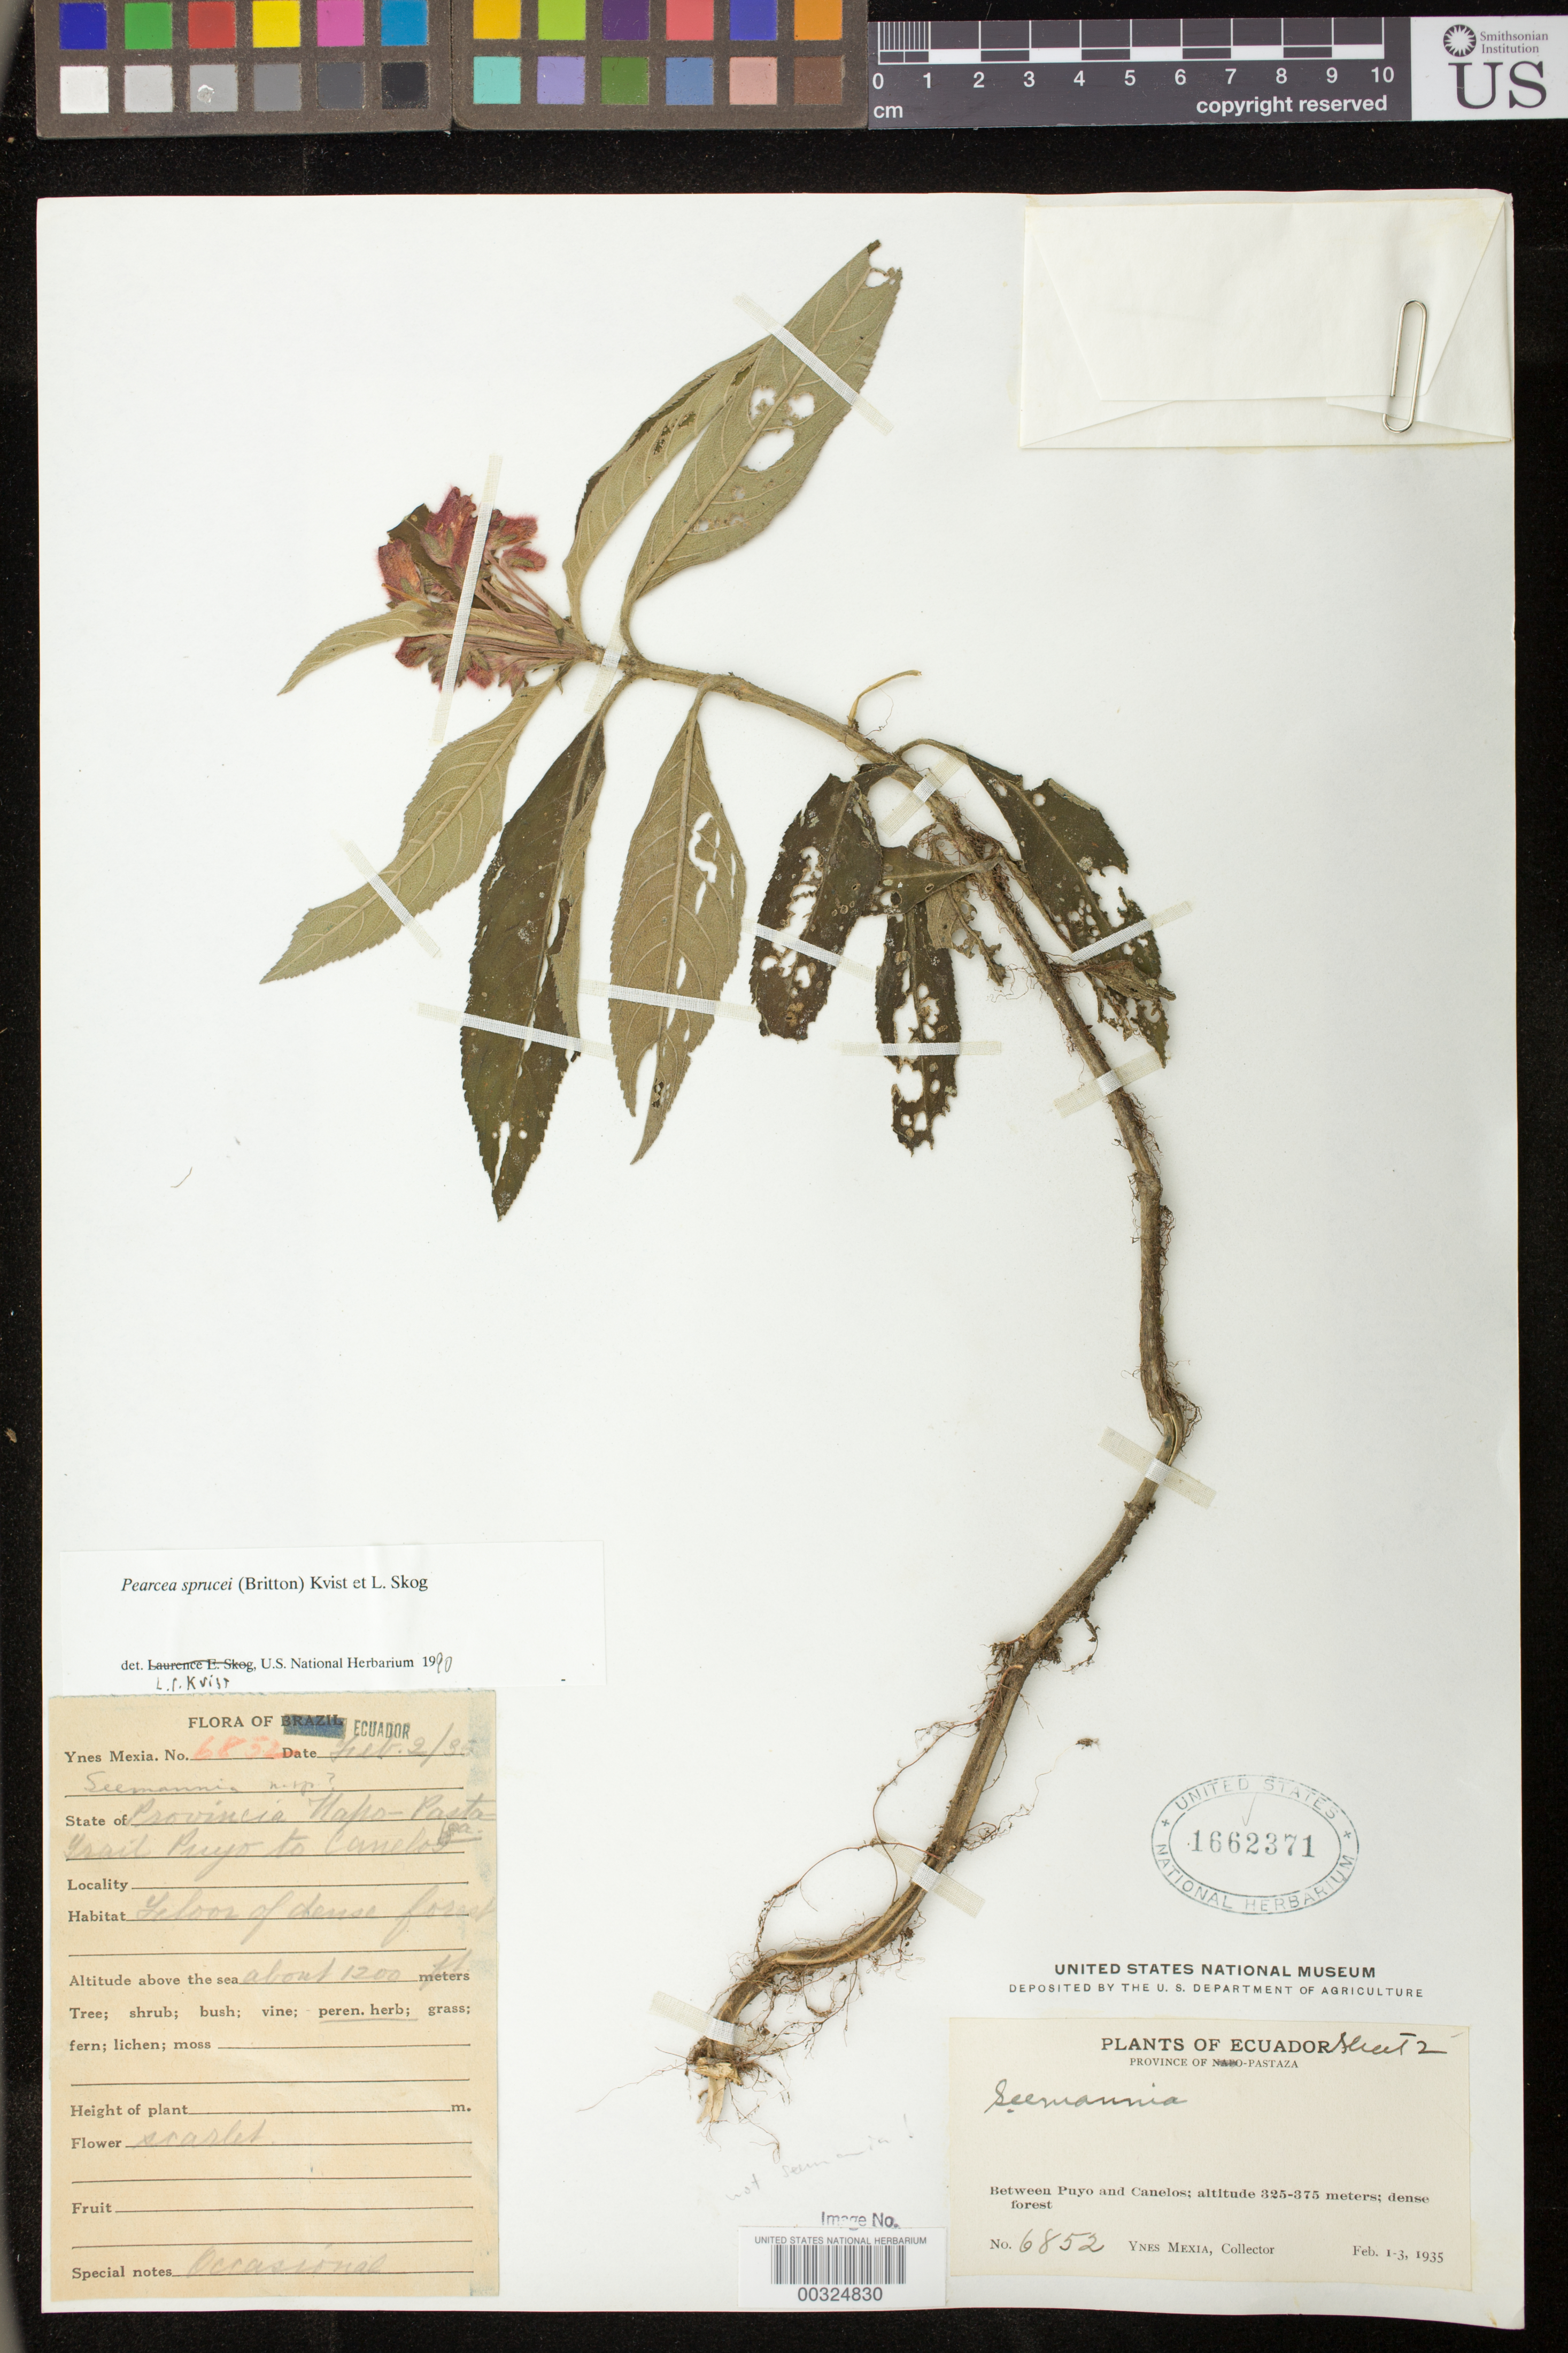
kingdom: Plantae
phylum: Tracheophyta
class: Magnoliopsida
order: Lamiales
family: Gesneriaceae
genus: Pearcea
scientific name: Pearcea sprucei var. sprucei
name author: (Britton ex Rusby) L.P. Kvist & L.E. Skog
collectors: Y. Mexia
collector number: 6852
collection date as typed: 1-3 Feb 1935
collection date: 1935-02-01/1935-02-03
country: Ecuador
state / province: Pastaza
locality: Between Puyo and Canelos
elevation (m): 366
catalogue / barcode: US 1662371